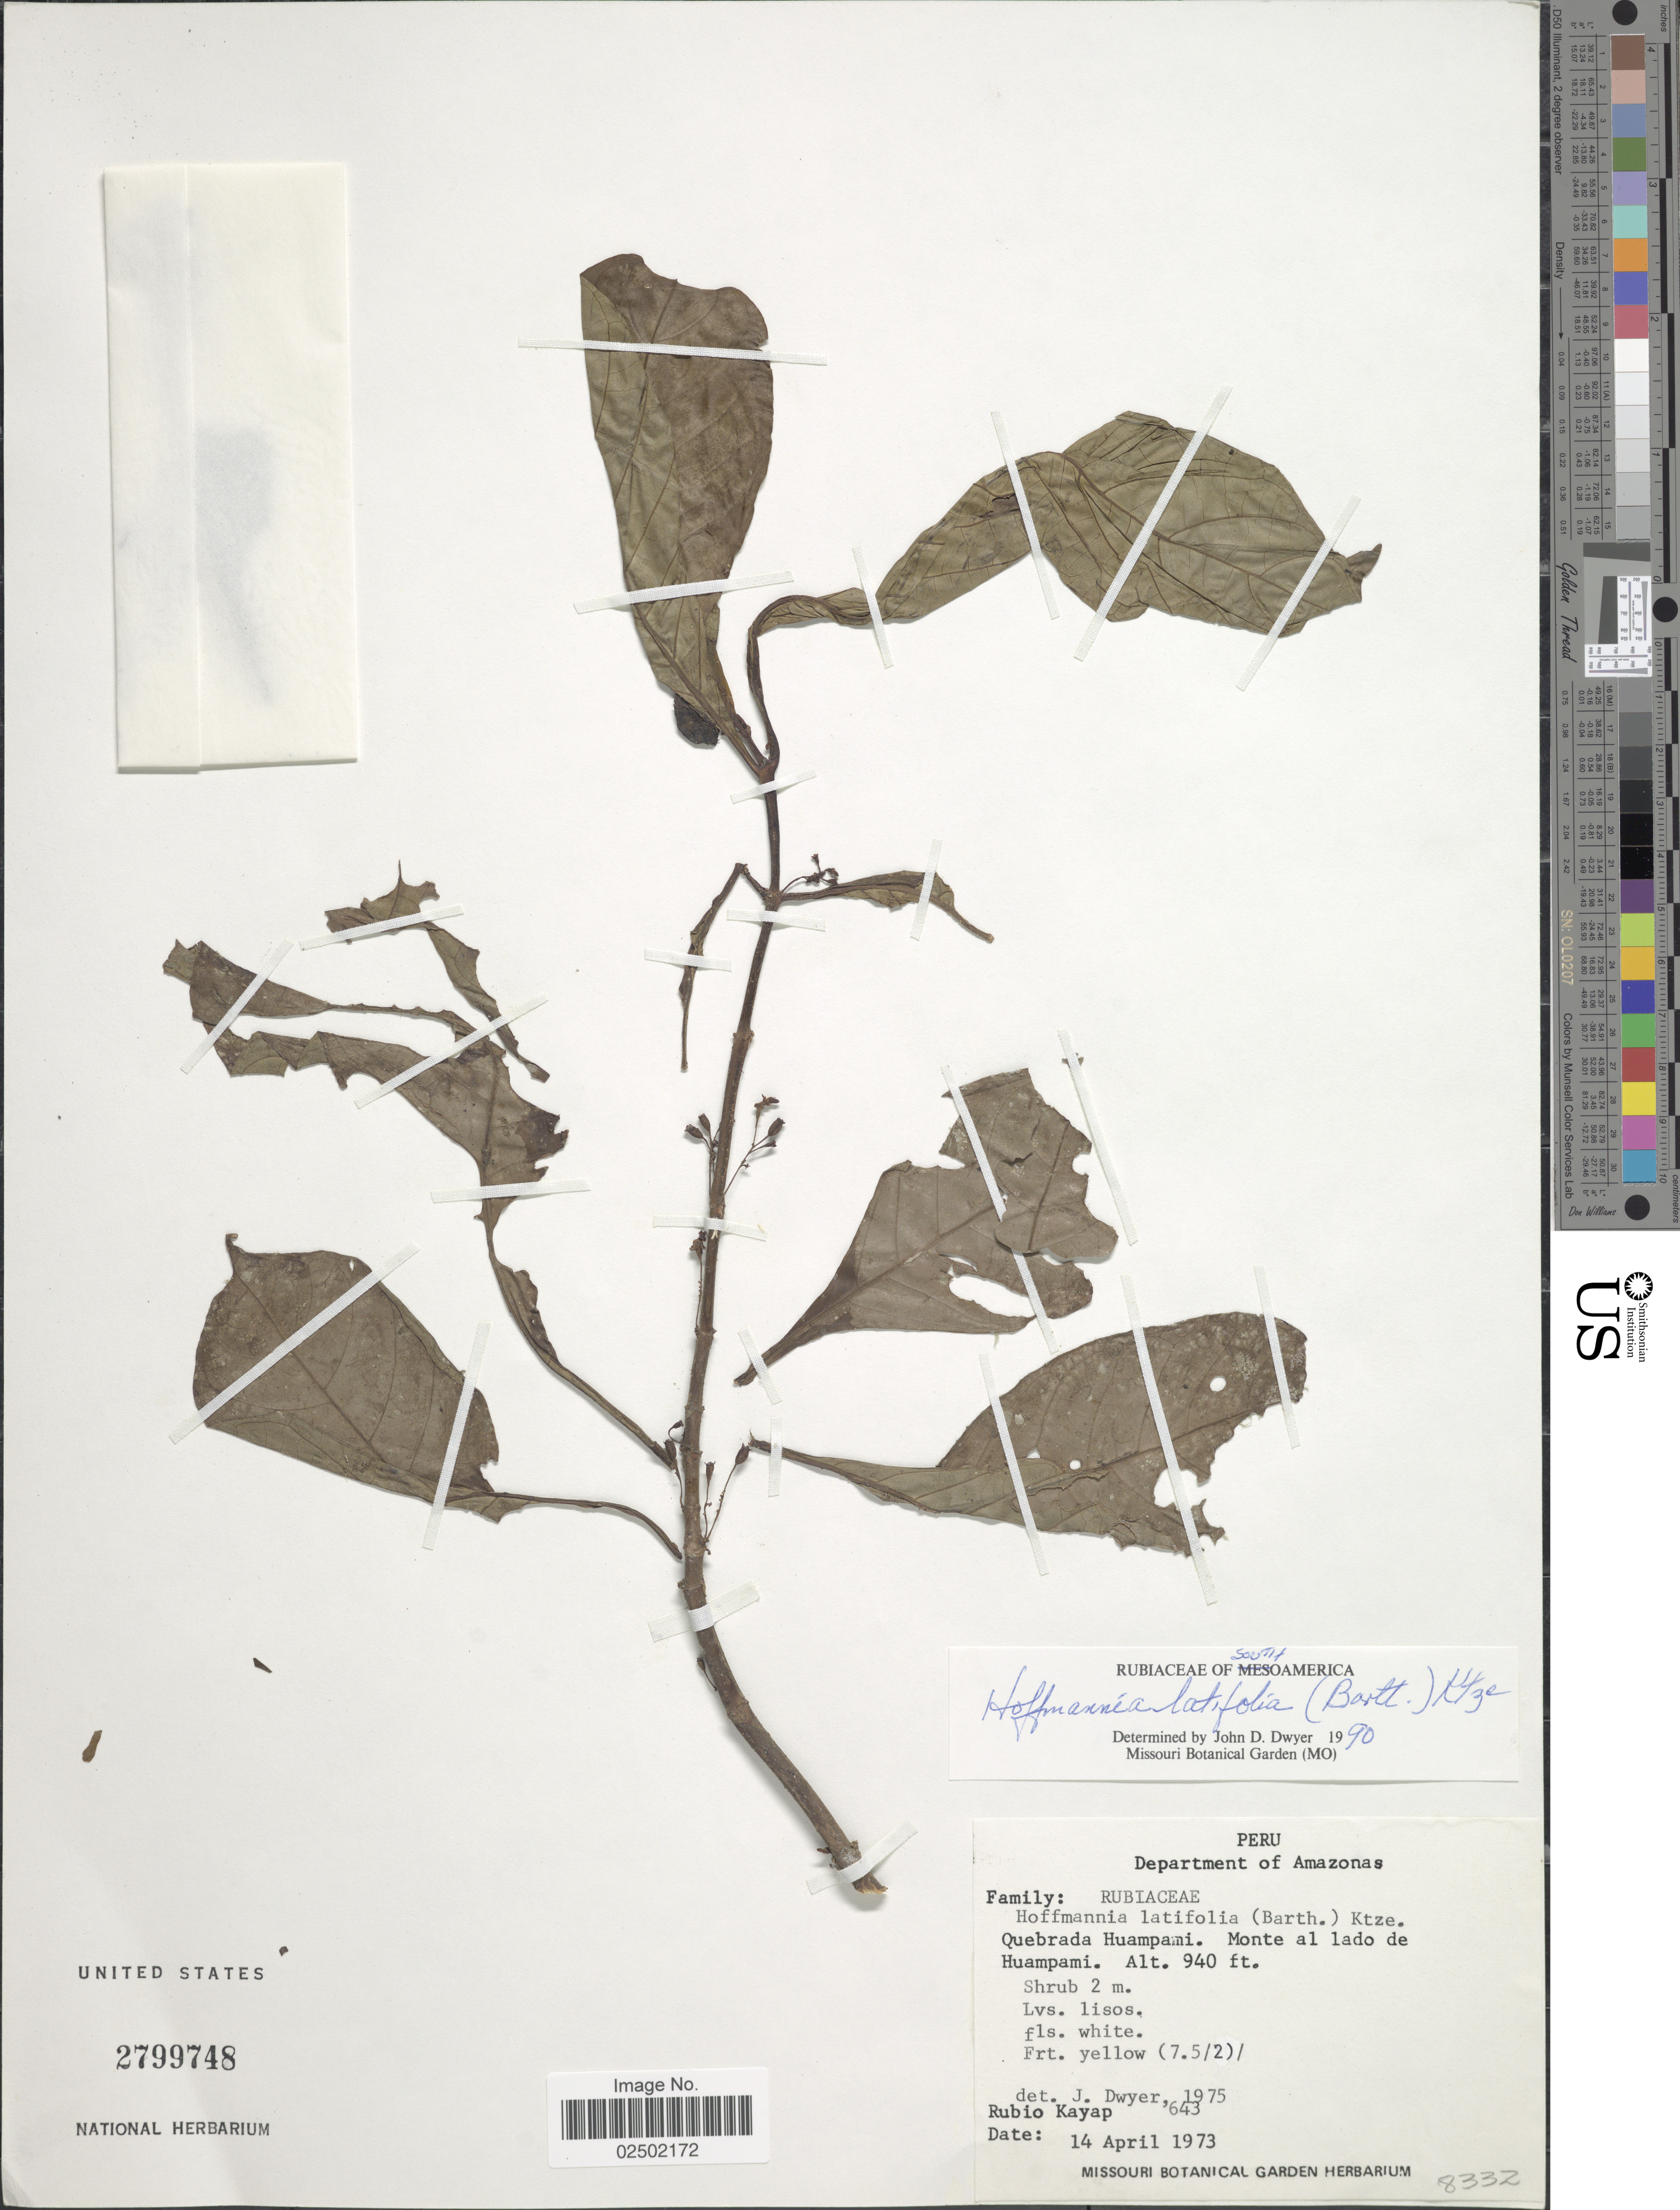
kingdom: Plantae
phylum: Tracheophyta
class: Magnoliopsida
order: Gentianales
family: Rubiaceae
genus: Hoffmannia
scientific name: Hoffmannia latifolia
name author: (Bartl.) Kuntze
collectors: R. Kayap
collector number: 643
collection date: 1973-04-14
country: Peru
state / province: Amazonas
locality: Quebrada Huampami, Monte al lado de Huampami, Department of Amazonas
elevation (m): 287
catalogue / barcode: US 2799748